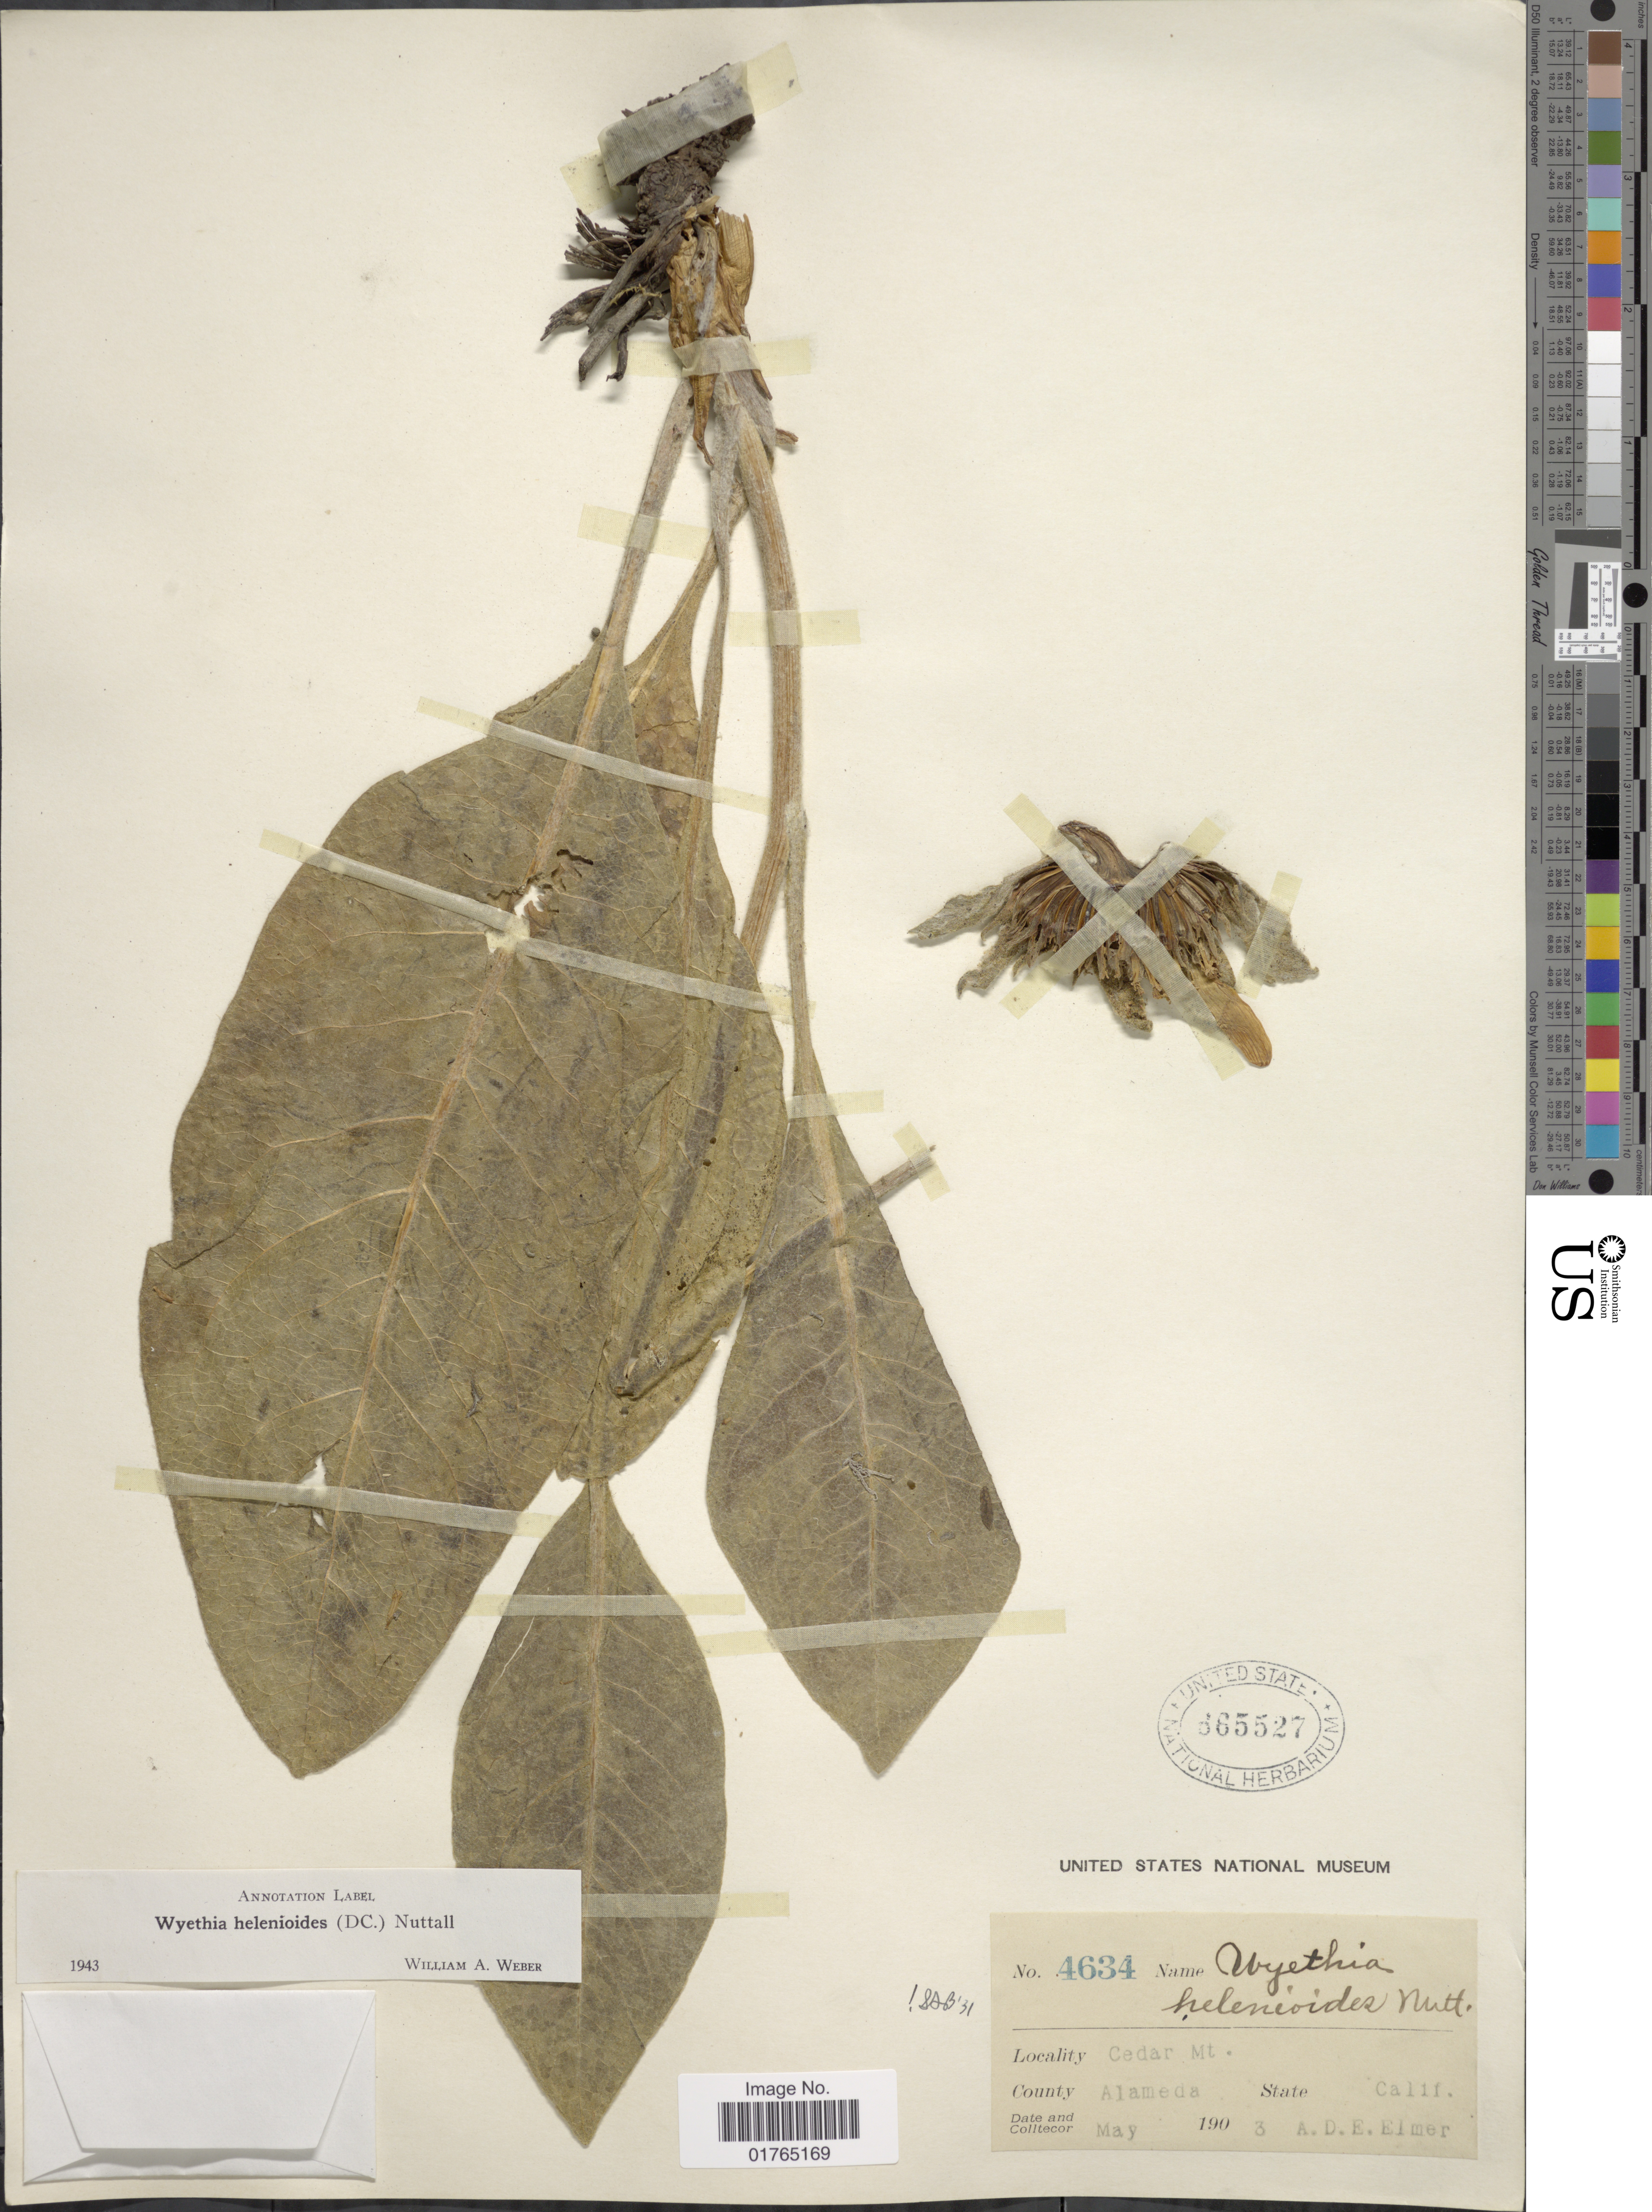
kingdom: Plantae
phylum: Tracheophyta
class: Magnoliopsida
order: Asterales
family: Asteraceae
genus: Wyethia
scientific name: Wyethia helenioides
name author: (DC.) Nutt.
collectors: A. D. E. Elmer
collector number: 4634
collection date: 1903-05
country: United States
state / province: California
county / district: Alameda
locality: Cedar Mt., County Alameda, State Calif.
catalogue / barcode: US 865527